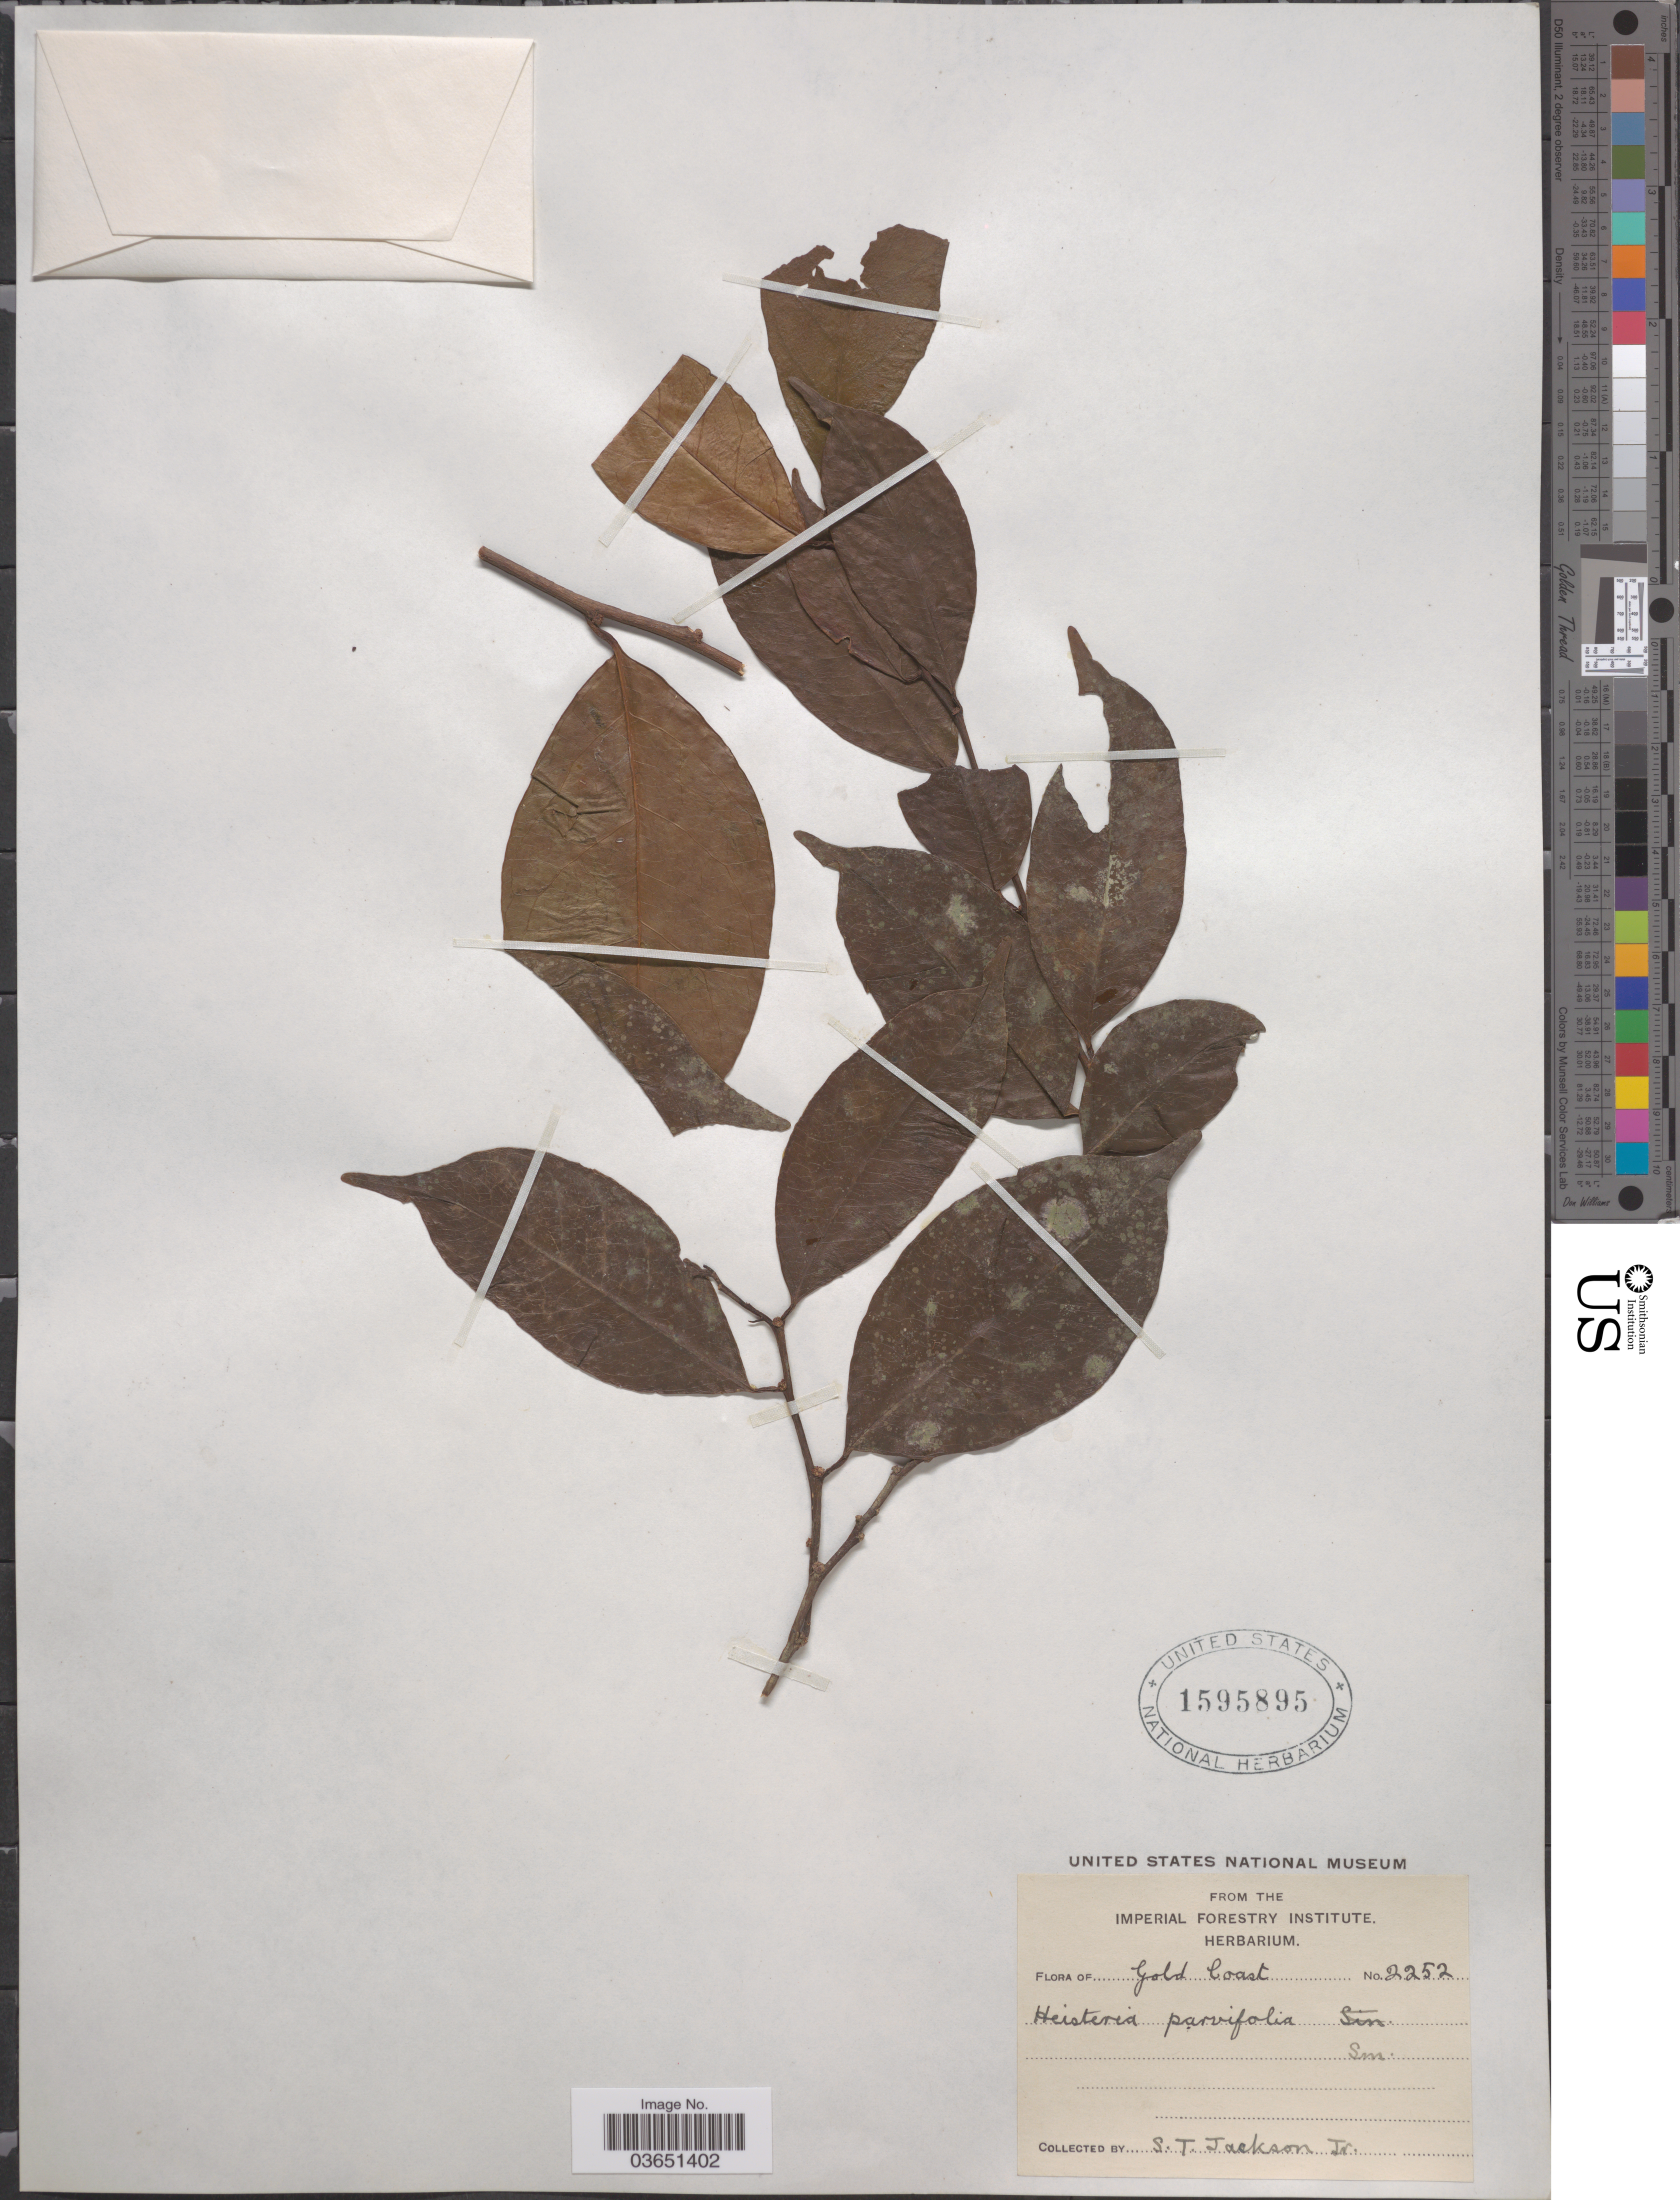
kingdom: Plantae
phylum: Tracheophyta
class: Magnoliopsida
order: Santalales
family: Erythropalaceae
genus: Heisteria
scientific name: Heisteria parvifolia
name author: Sm.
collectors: S. Jackson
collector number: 2252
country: Ghana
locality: Gold Coast.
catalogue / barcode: US 1595895